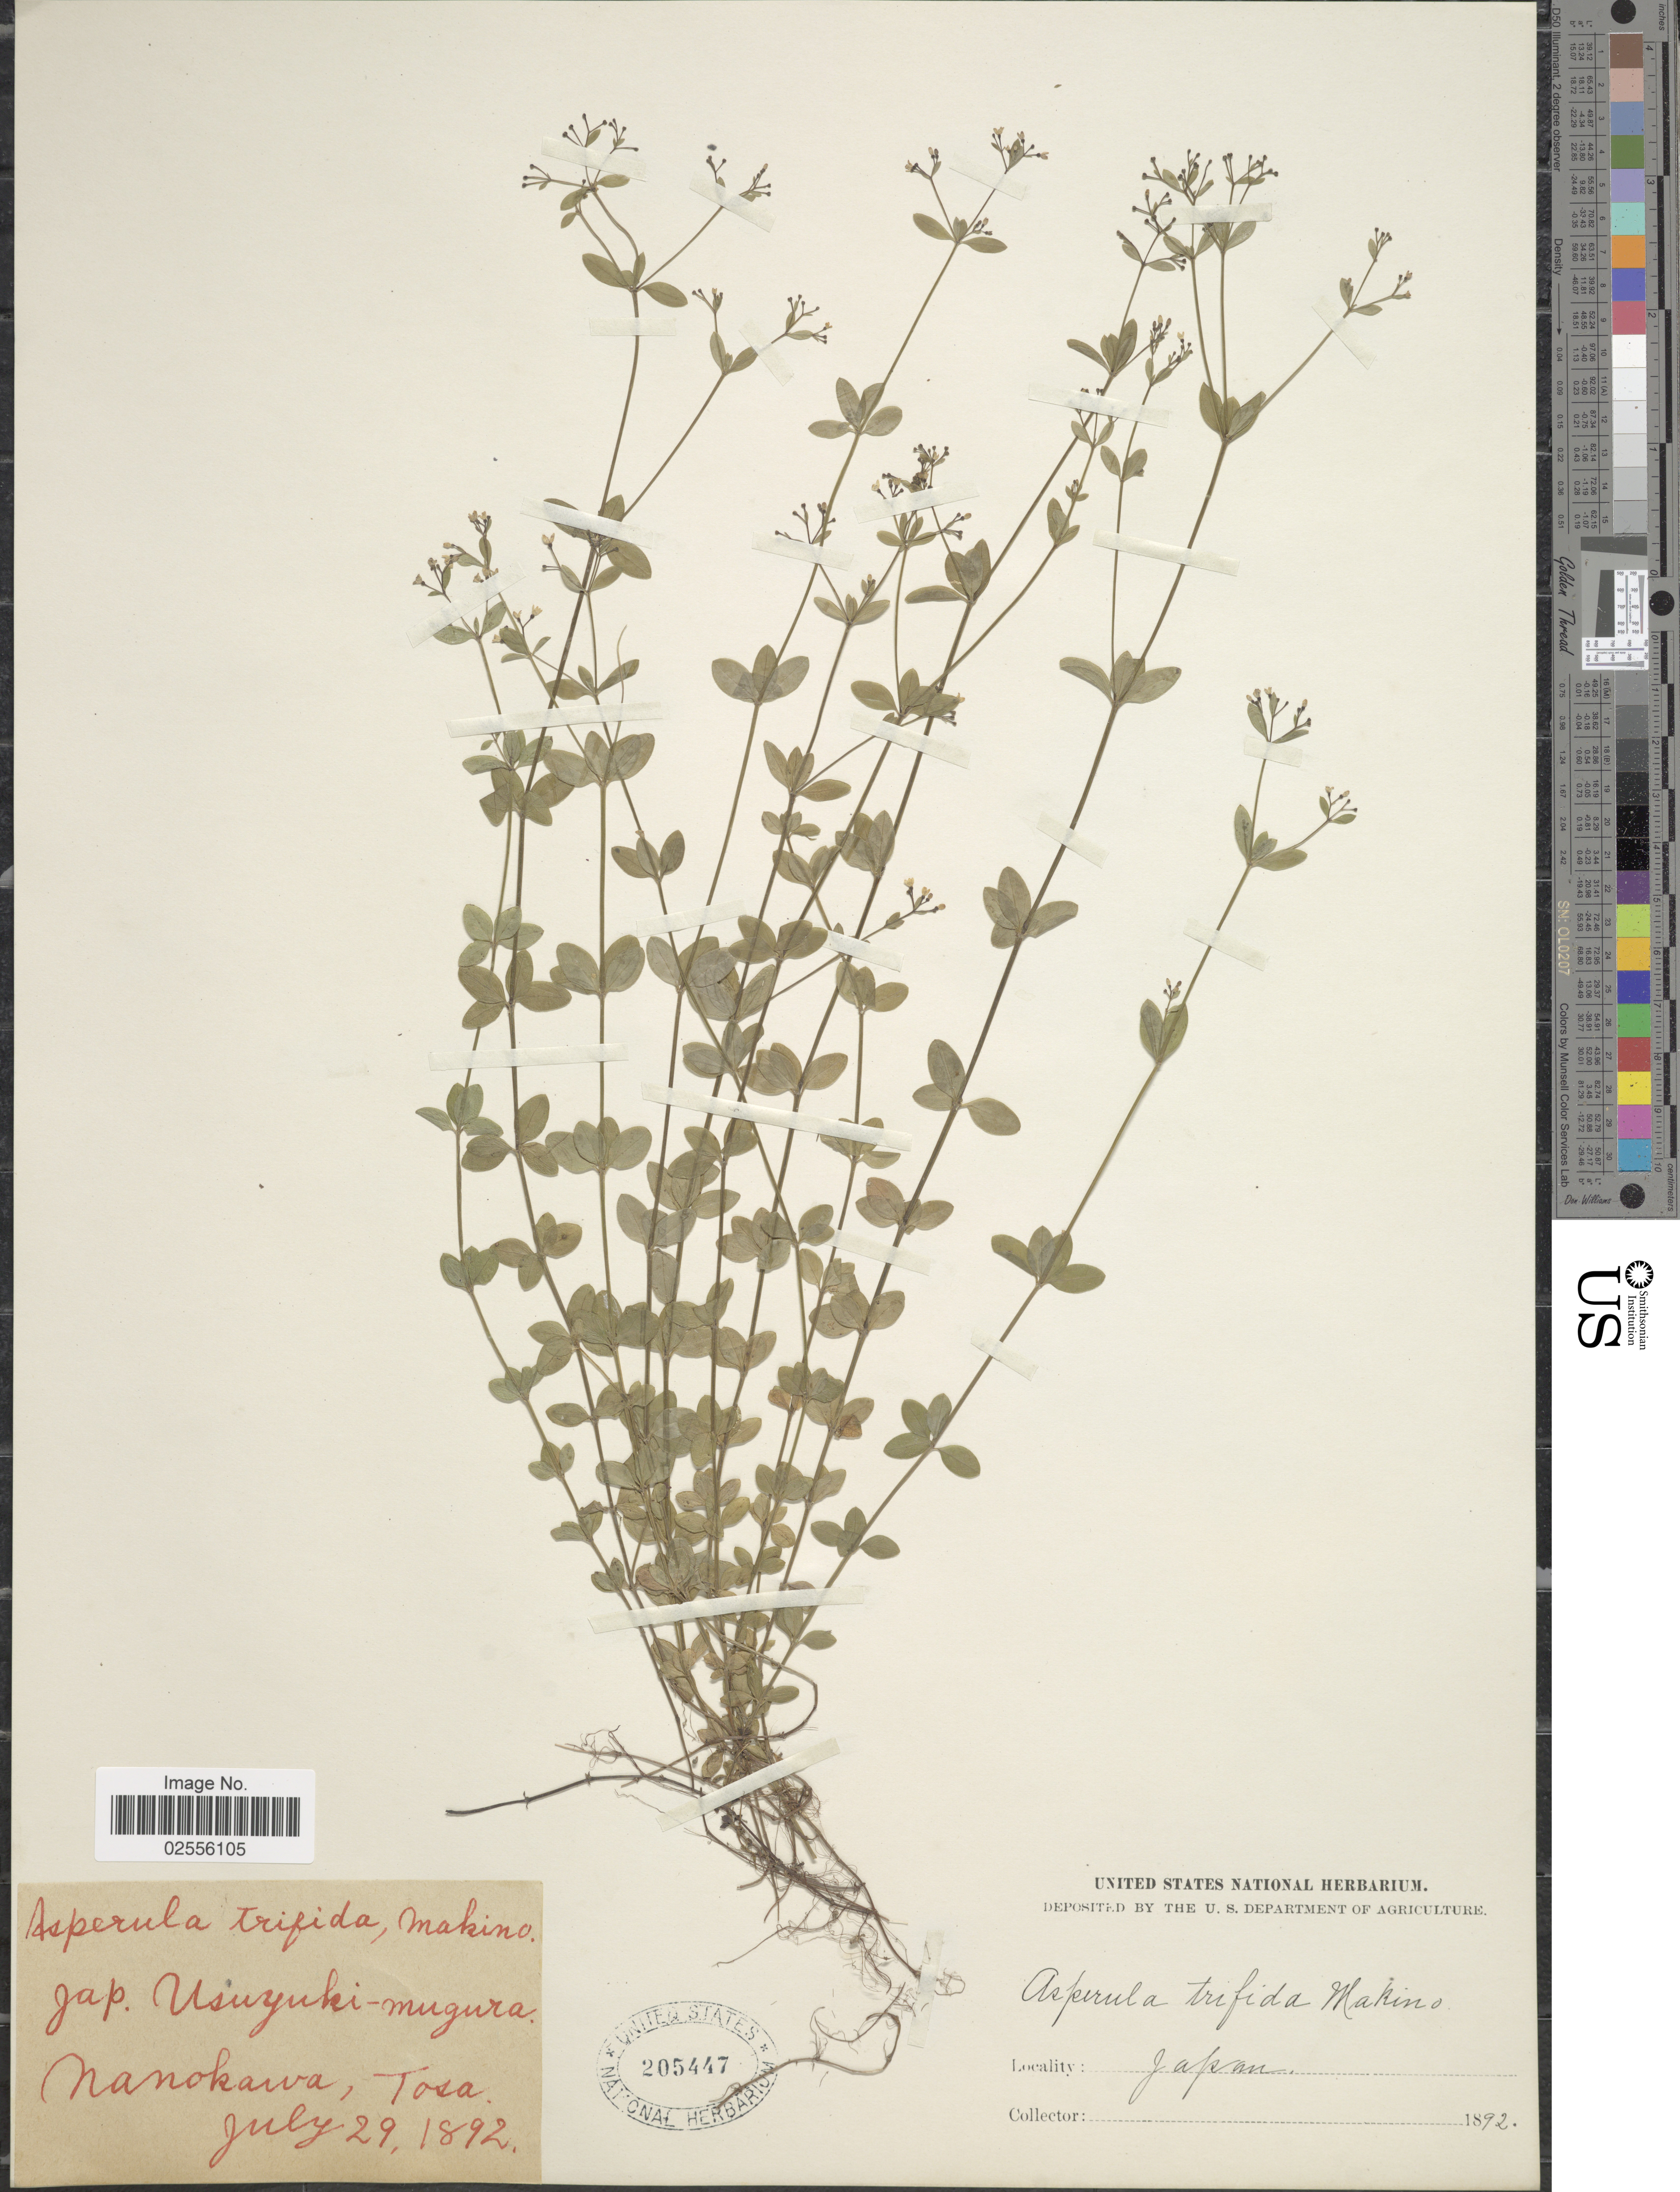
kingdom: Plantae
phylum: Tracheophyta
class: Magnoliopsida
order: Gentianales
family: Rubiaceae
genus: Asperula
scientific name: Asperula trifida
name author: Makino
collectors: ex herb. U. S. Department of Agriculture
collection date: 1892-07-29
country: Japan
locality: Nanokawa, Tosa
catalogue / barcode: US 205447